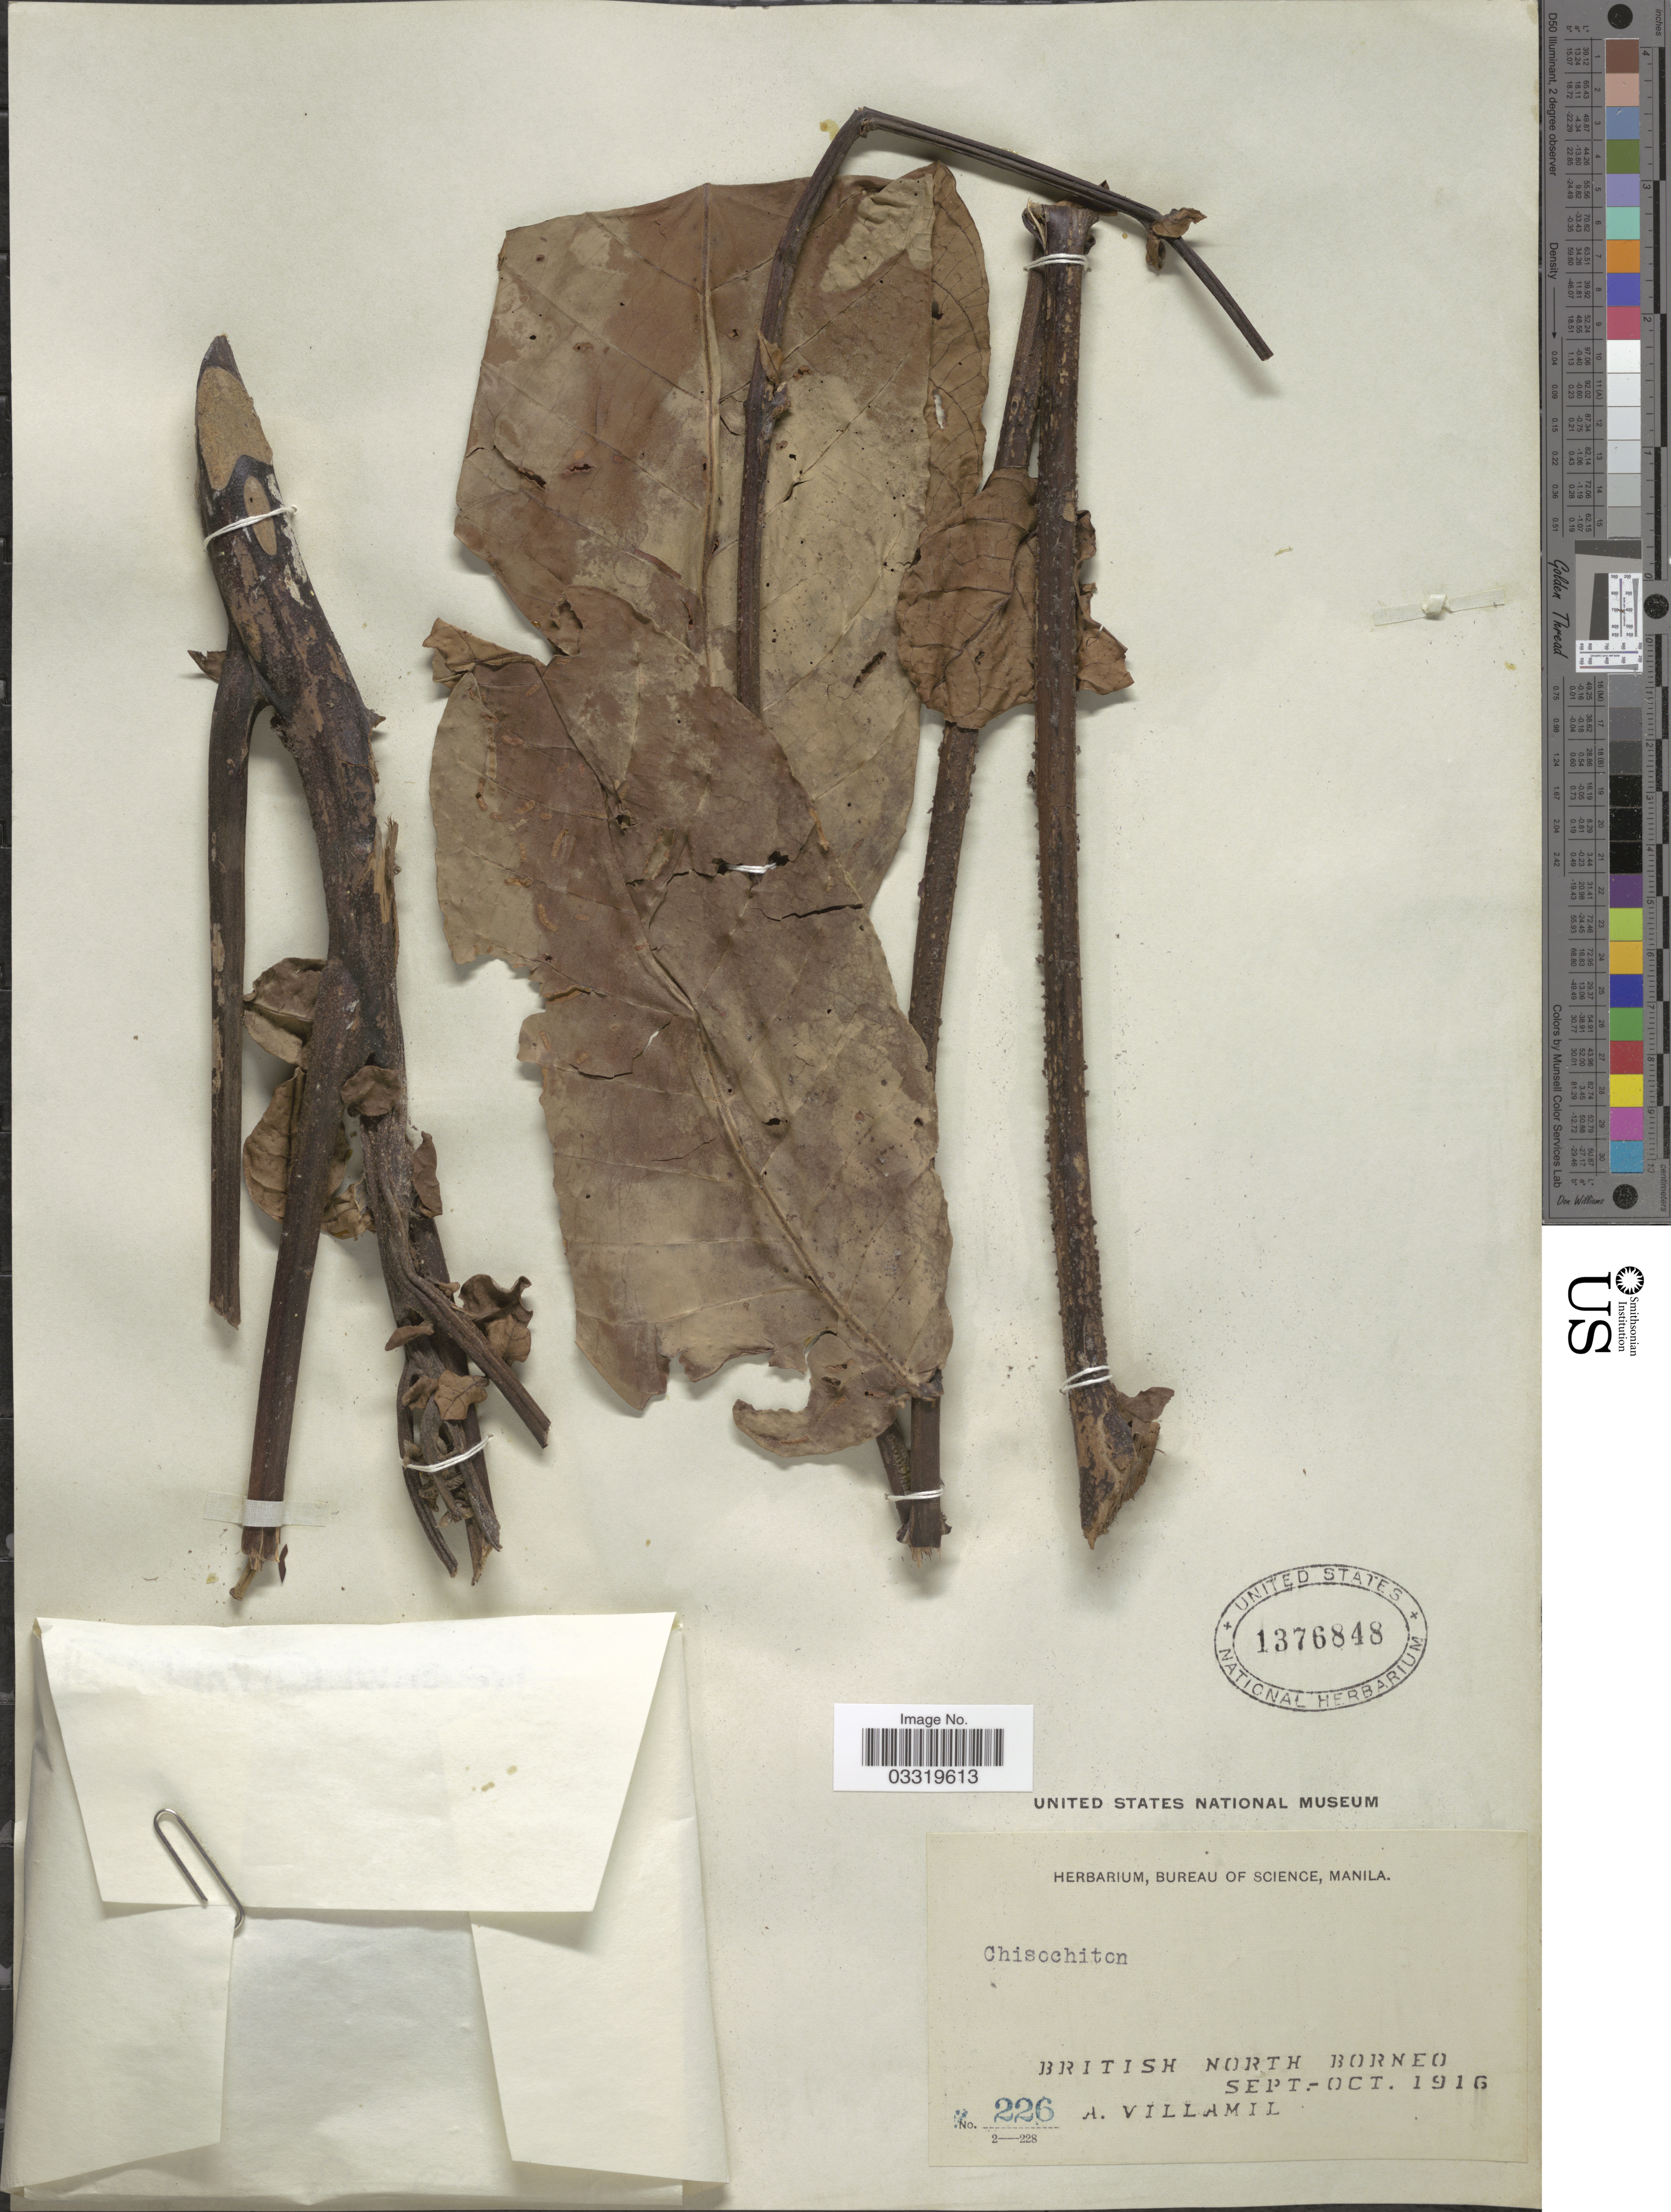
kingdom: Plantae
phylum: Tracheophyta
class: Magnoliopsida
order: Sapindales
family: Meliaceae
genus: Chisocheton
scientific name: Chisocheton sp.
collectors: A. Villamil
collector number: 226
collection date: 1916-09/1916-10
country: Malaysia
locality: British North Borneo.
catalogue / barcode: US 1376848